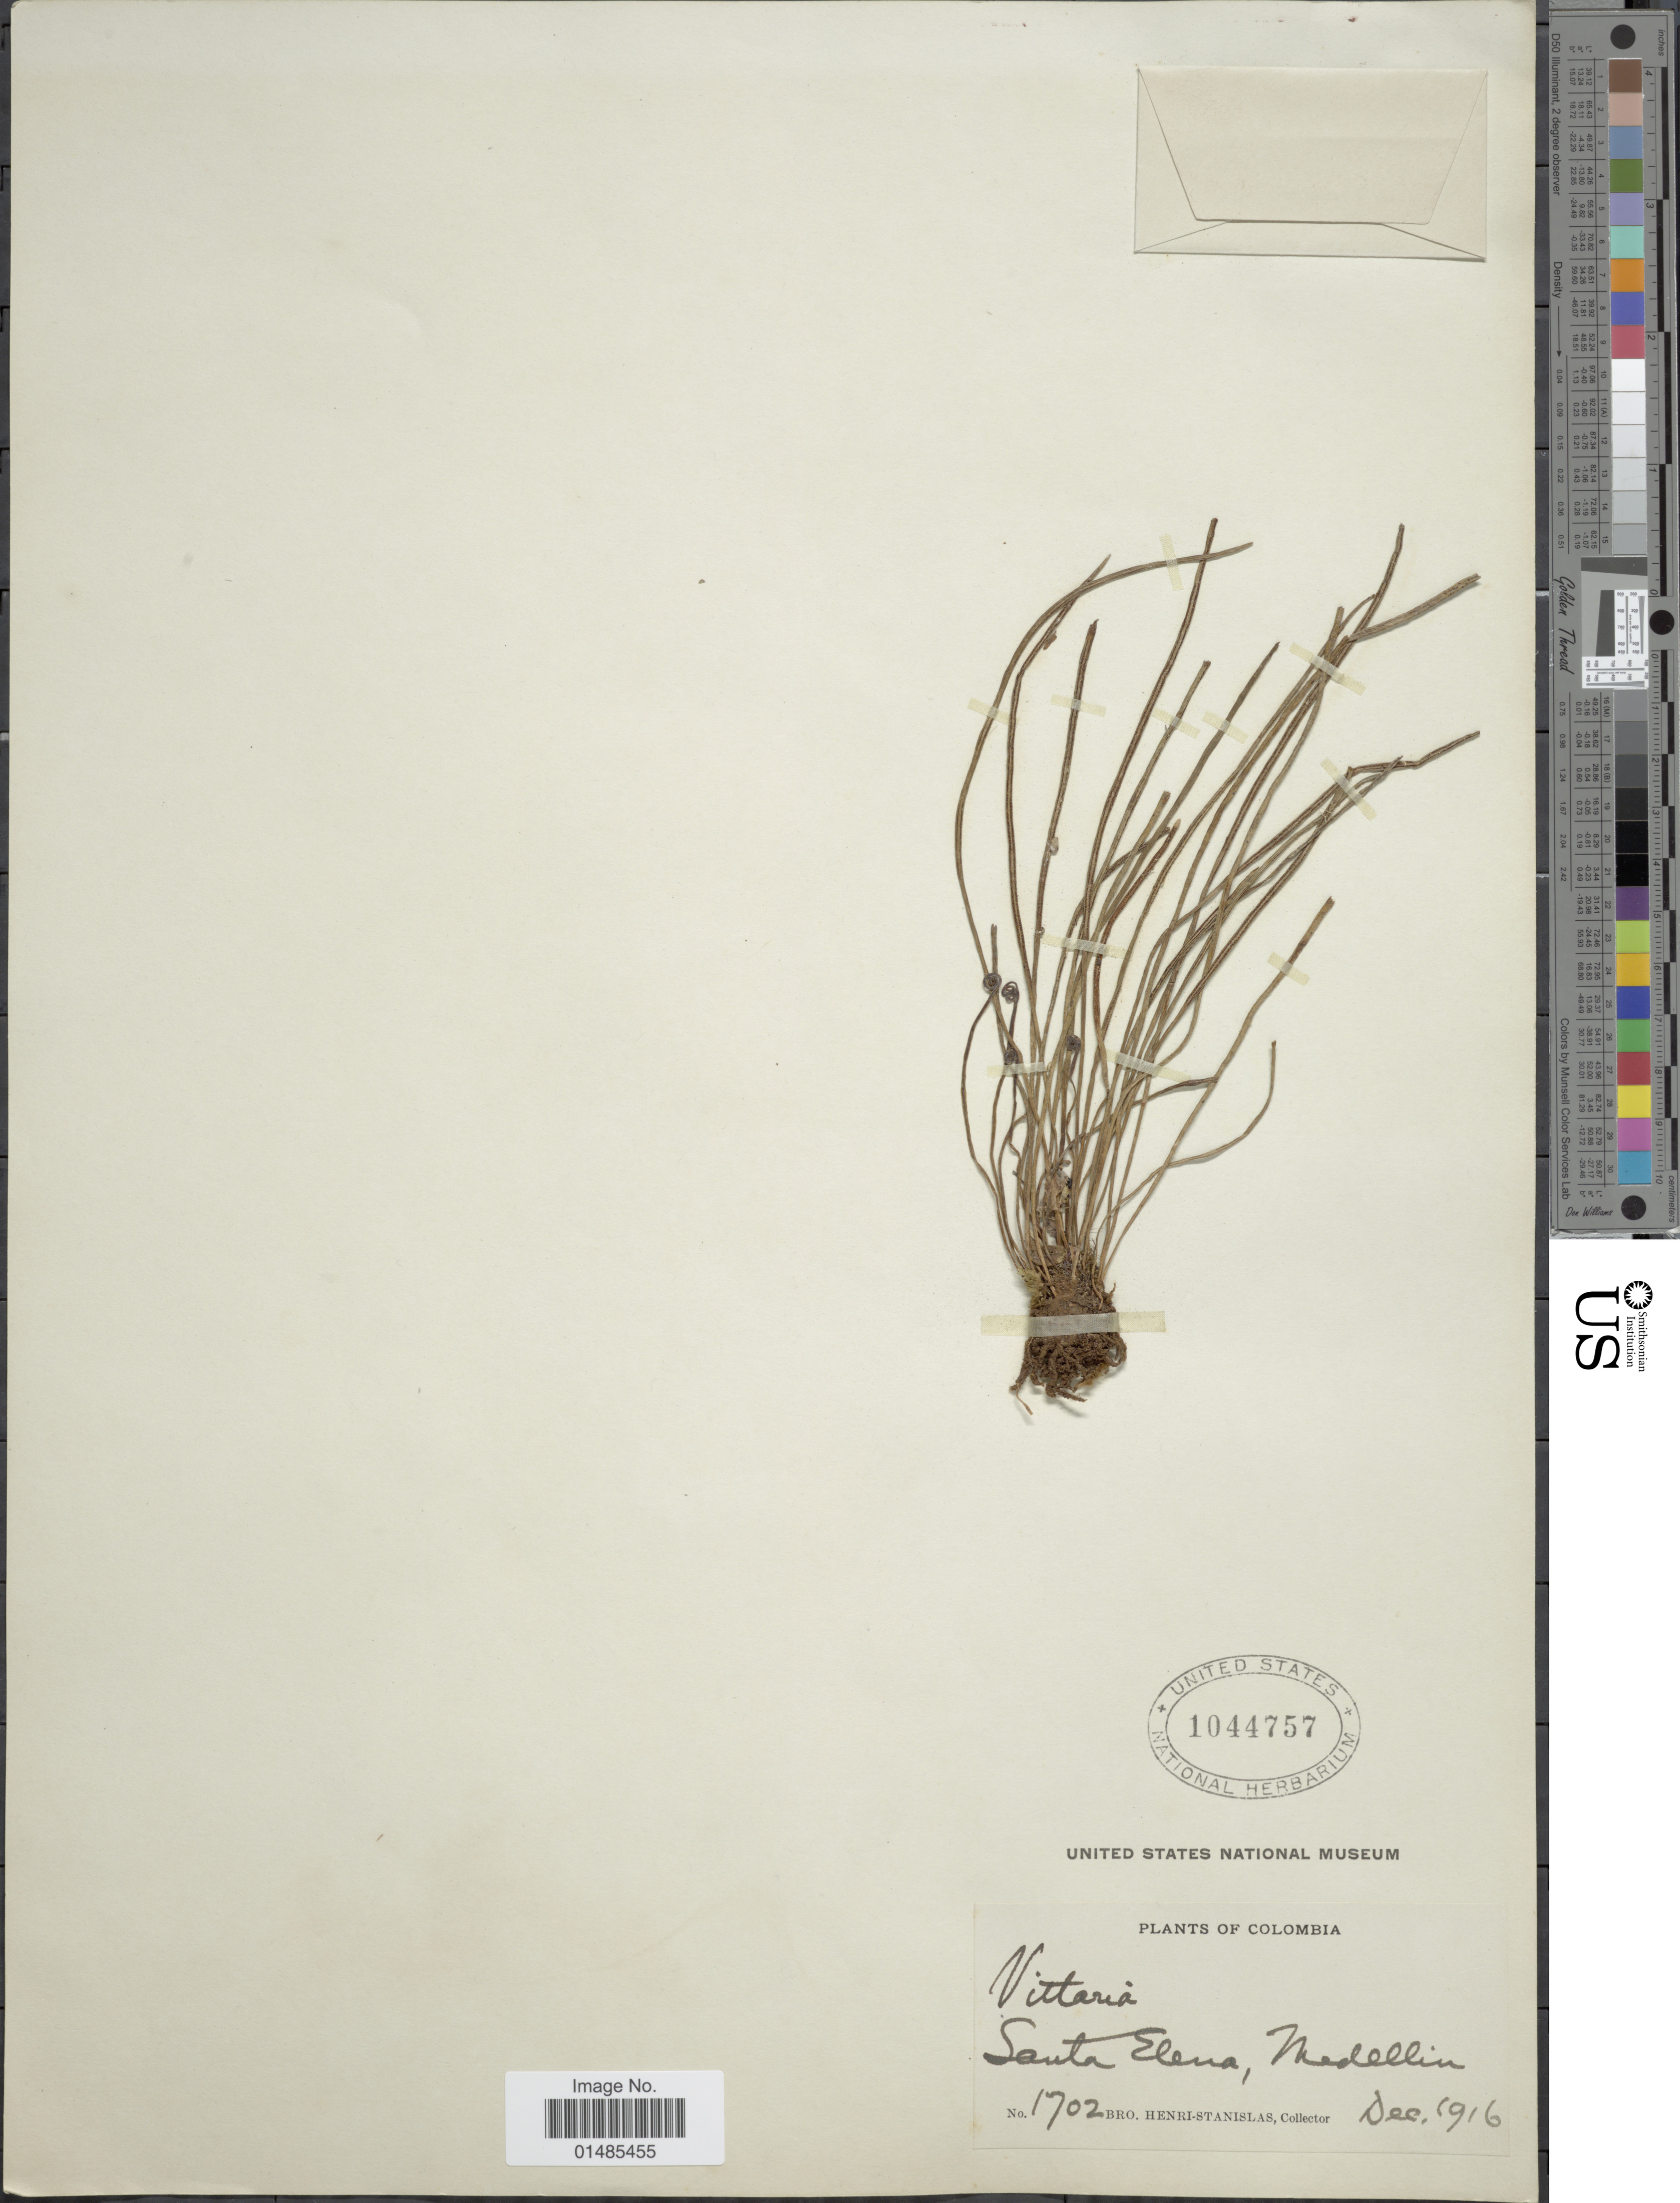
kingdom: Plantae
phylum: Tracheophyta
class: Polypodiopsida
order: Polypodiales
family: Pteridaceae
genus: Radiovittaria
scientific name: Radiovittaria gardneriana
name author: (Fée) E.H. Crane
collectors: Henri-Stanislas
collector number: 1702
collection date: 1916-12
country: Colombia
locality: Santa Elena, Medellin.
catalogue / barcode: US 1044757